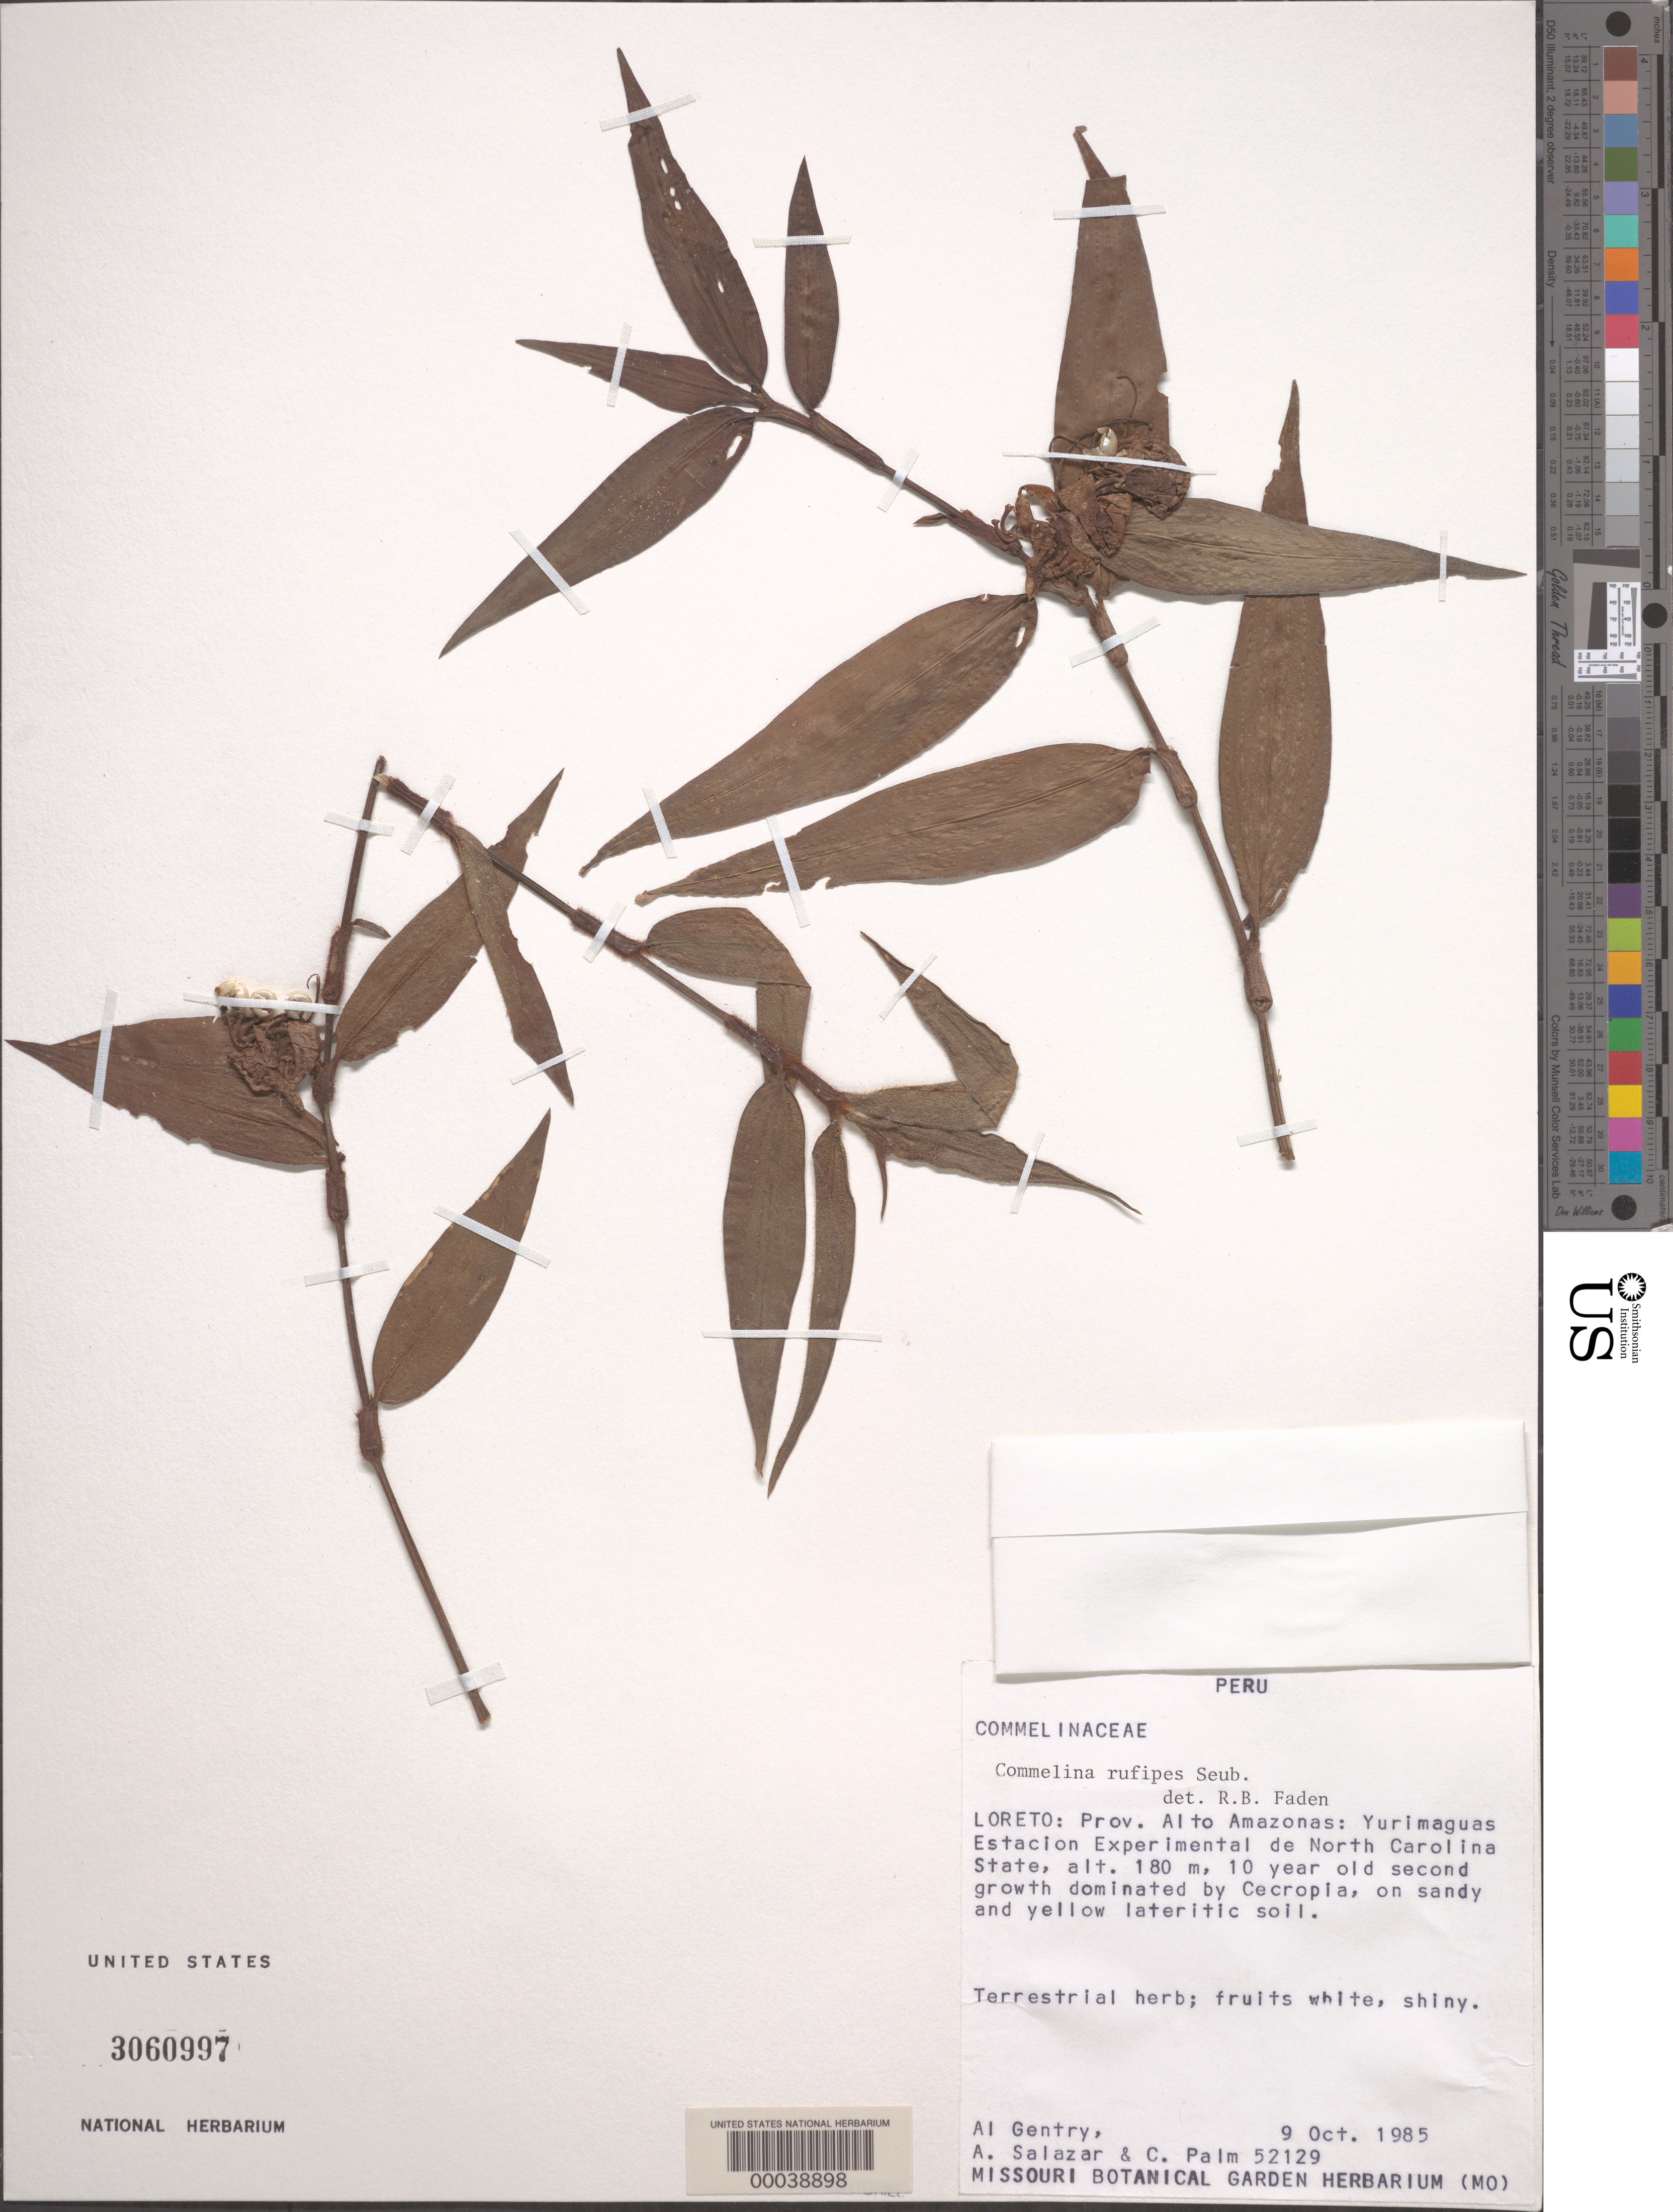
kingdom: Plantae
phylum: Tracheophyta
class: Liliopsida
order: Commelinales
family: Commelinaceae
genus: Commelina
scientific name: Commelina rufipes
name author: Seub.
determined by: Faden, Robert B., (US), Smithsonian Institution - National Museum of Natural History (UNITED STATES)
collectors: A. H. Gentry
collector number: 52129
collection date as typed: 09 Oct 1985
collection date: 1985-10-09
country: Peru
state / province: Loreto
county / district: Alto Amazonas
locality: Yurimaguas estacion experimental of north carolina state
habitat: Sandy, yellow lateritic soil, secondary growth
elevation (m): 180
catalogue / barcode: US 3060997